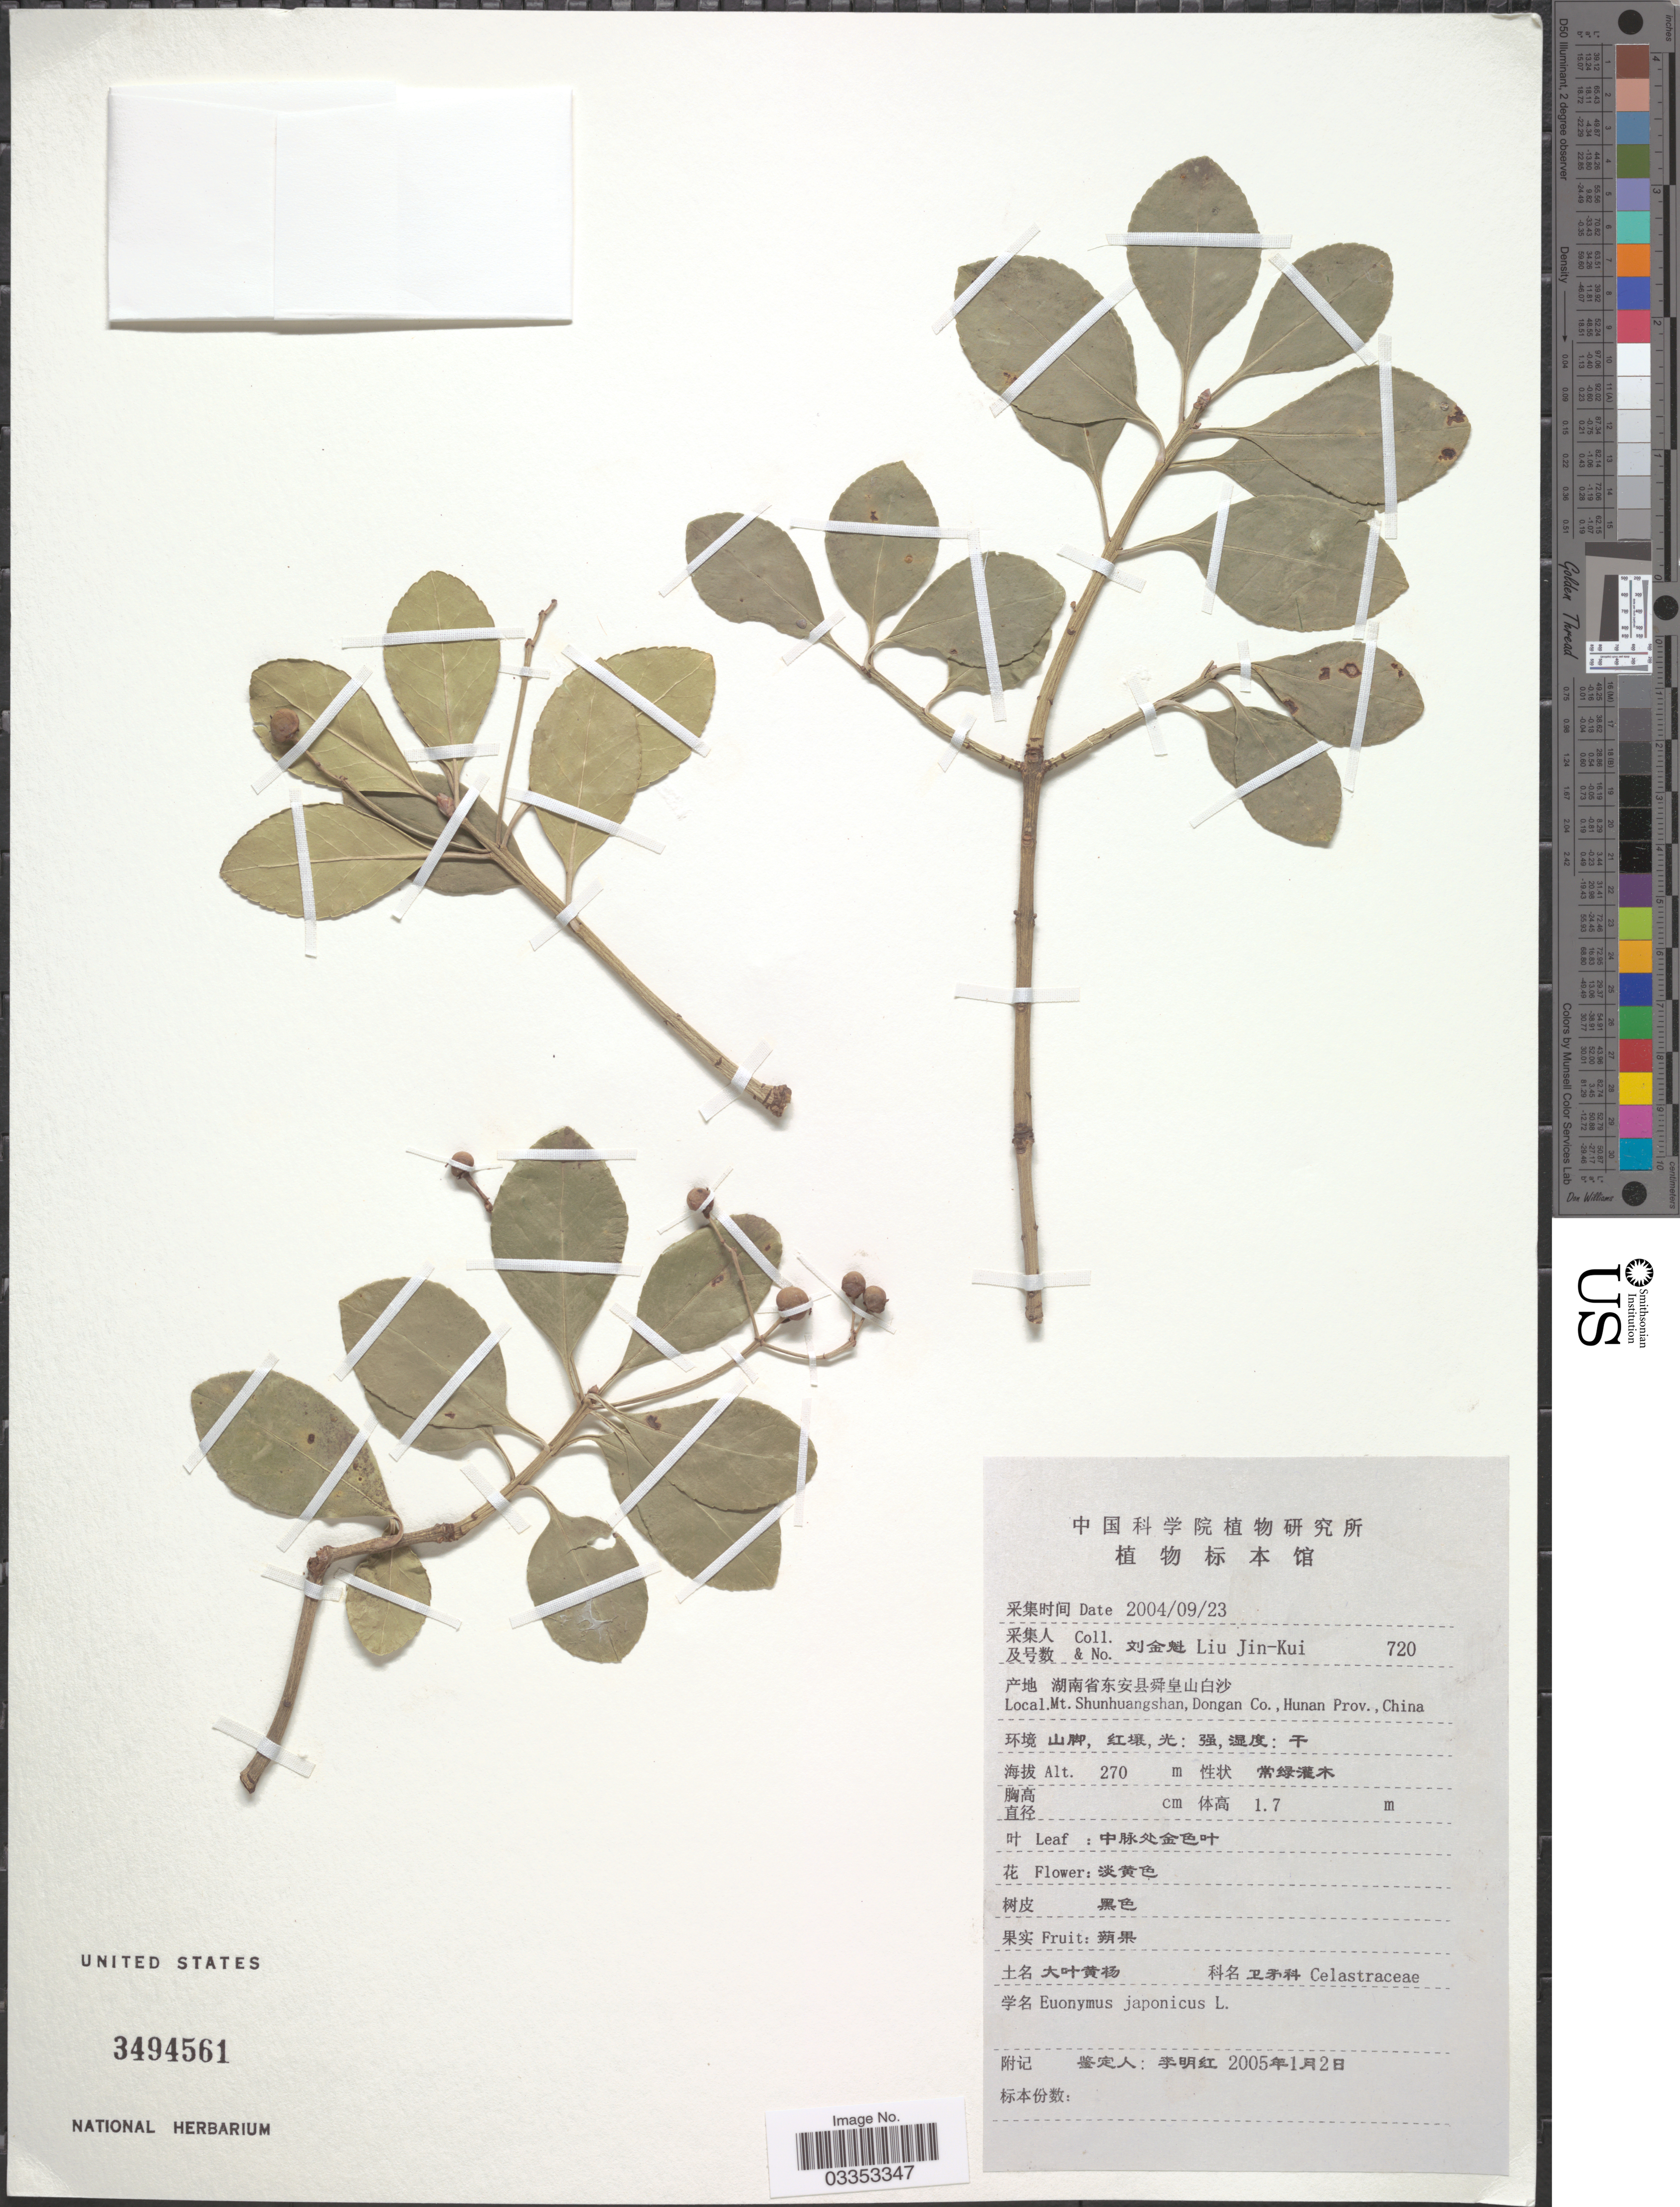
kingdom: Plantae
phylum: Tracheophyta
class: Magnoliopsida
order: Celastrales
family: Celastraceae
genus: Euonymus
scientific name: Euonymus japonicus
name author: Thunb.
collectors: Liu Jin-Kui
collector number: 720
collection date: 2004-09-23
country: China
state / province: Hunan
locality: Mt. Shunhuangshan, Dongan Co.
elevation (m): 270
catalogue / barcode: US 3494561